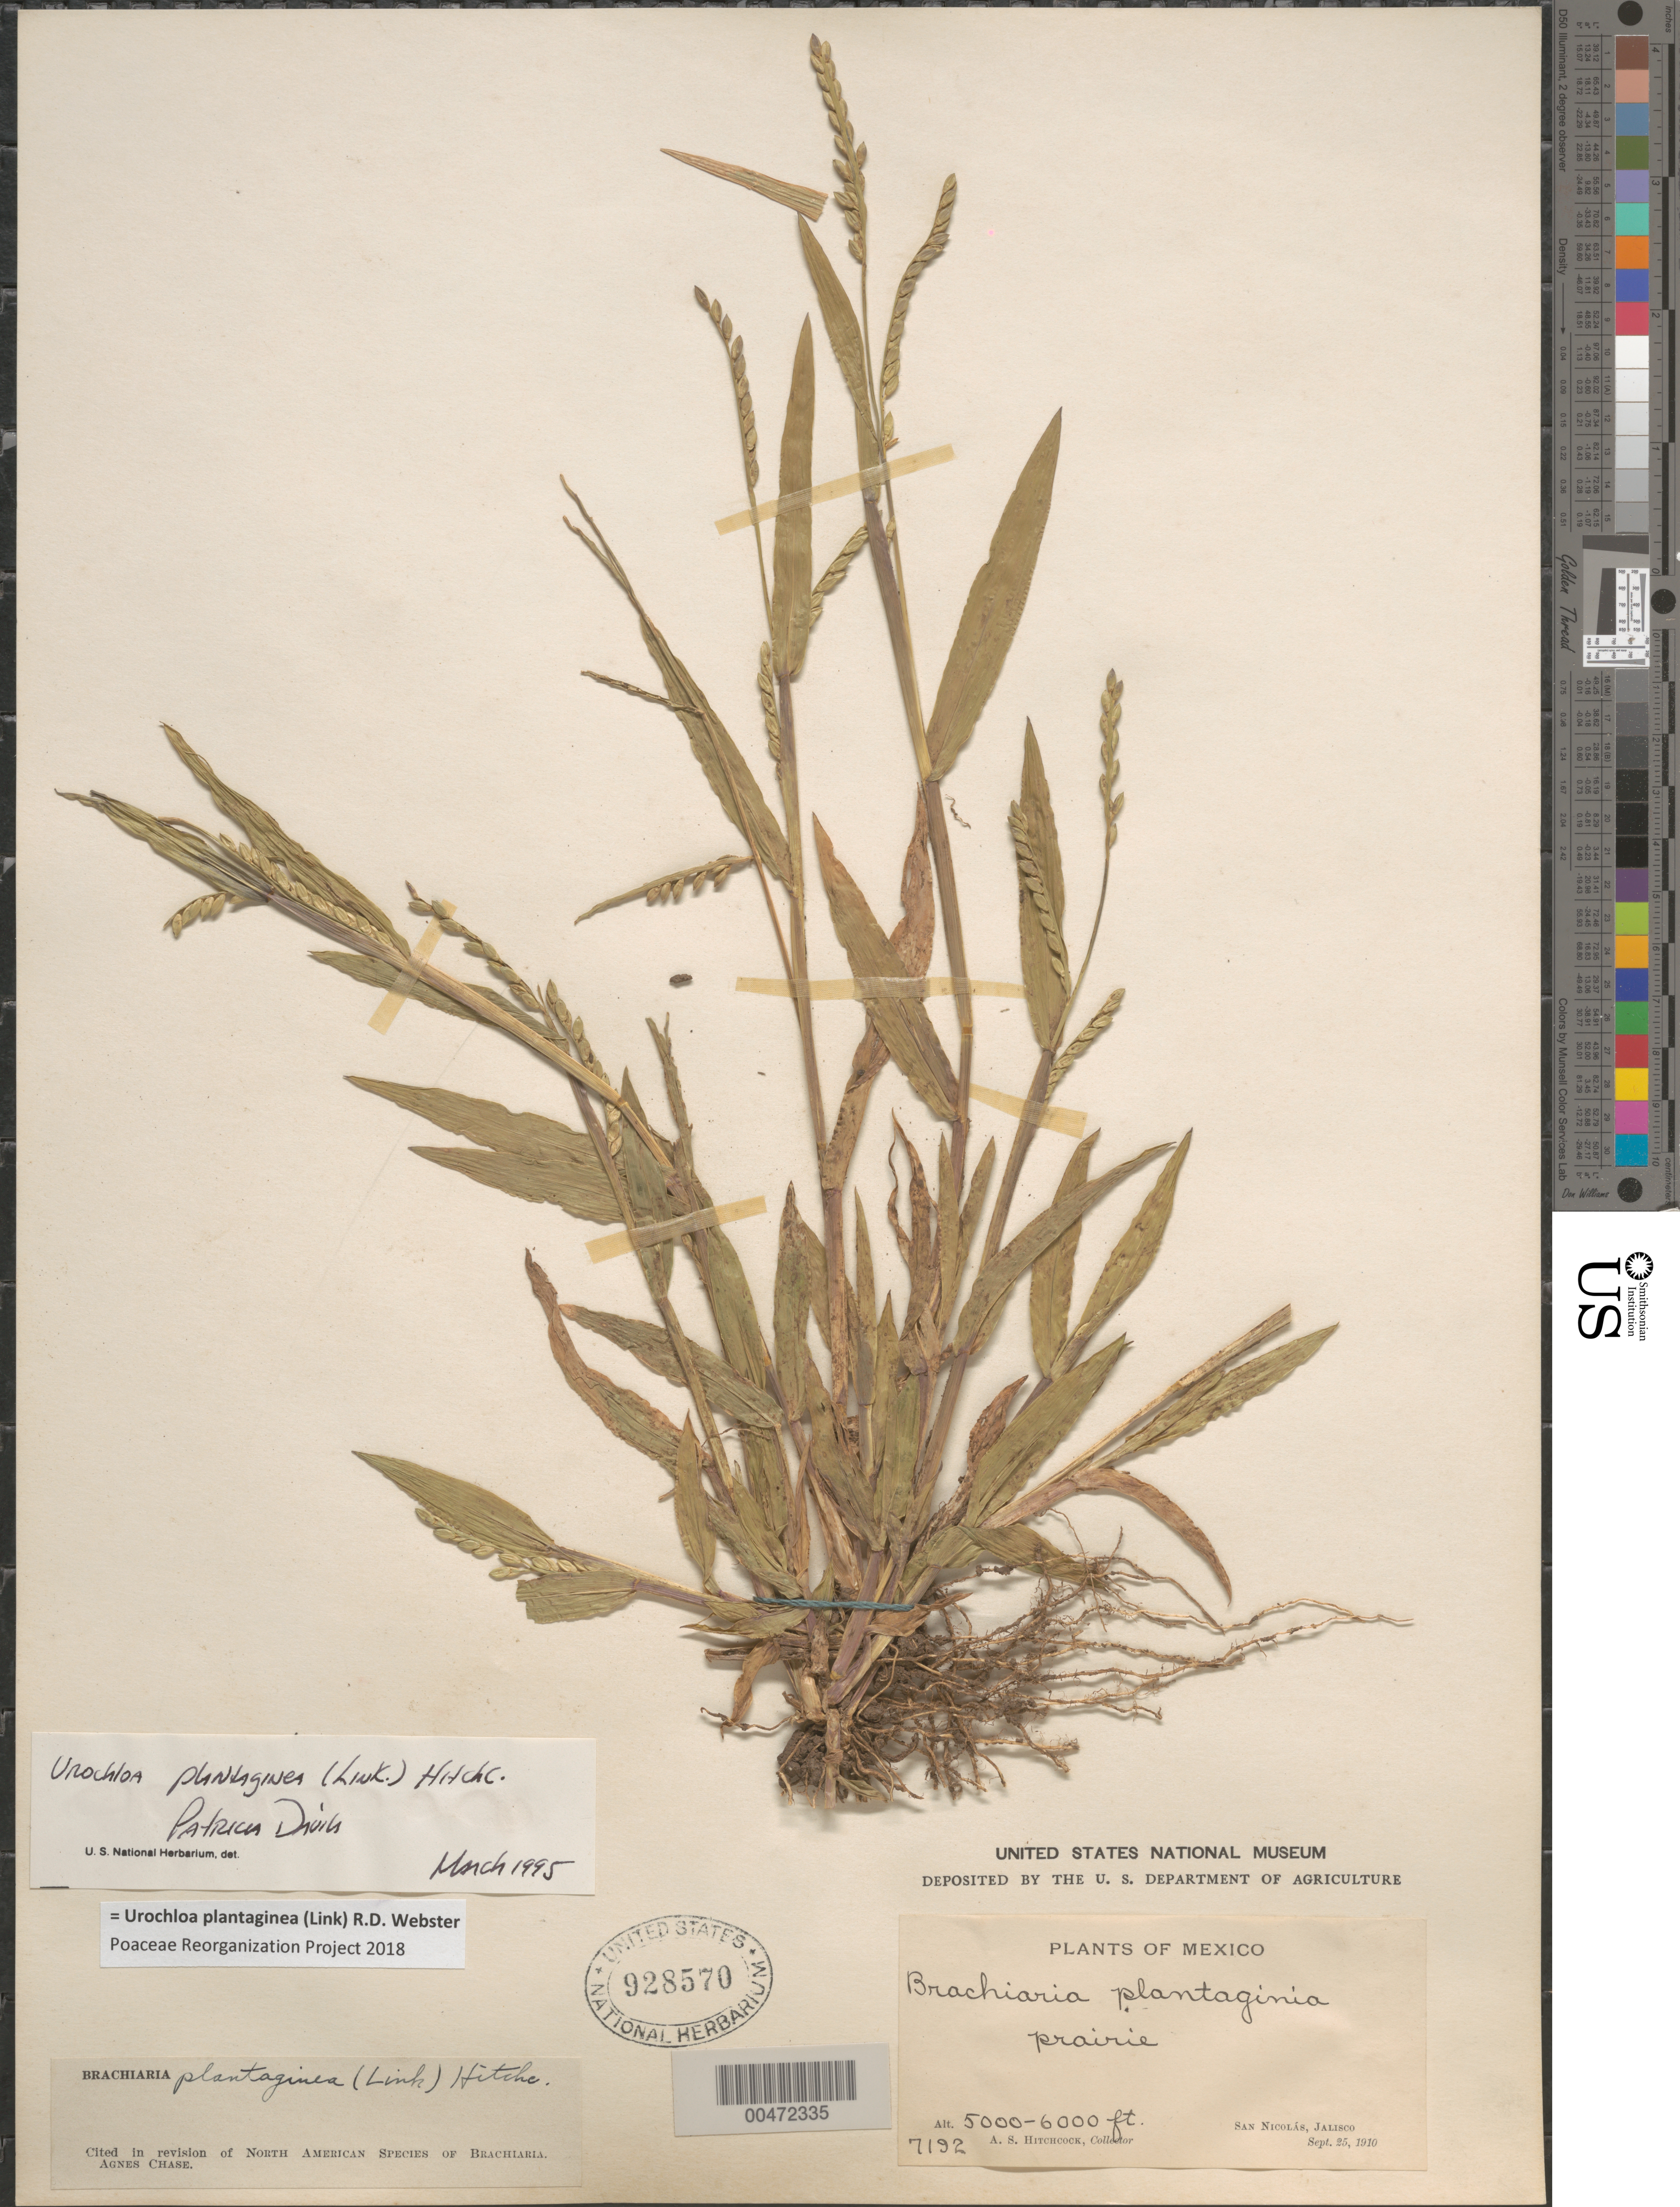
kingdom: Plantae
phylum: Tracheophyta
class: Liliopsida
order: Poales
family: Poaceae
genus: Urochloa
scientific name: Urochloa plantiginea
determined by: Dávila, P. D.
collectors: A. S. Hitchcock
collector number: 7192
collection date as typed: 25 Sep 1910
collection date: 1910-09-25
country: Mexico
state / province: Jalisco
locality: San Nicolás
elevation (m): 1524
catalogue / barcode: US 928570